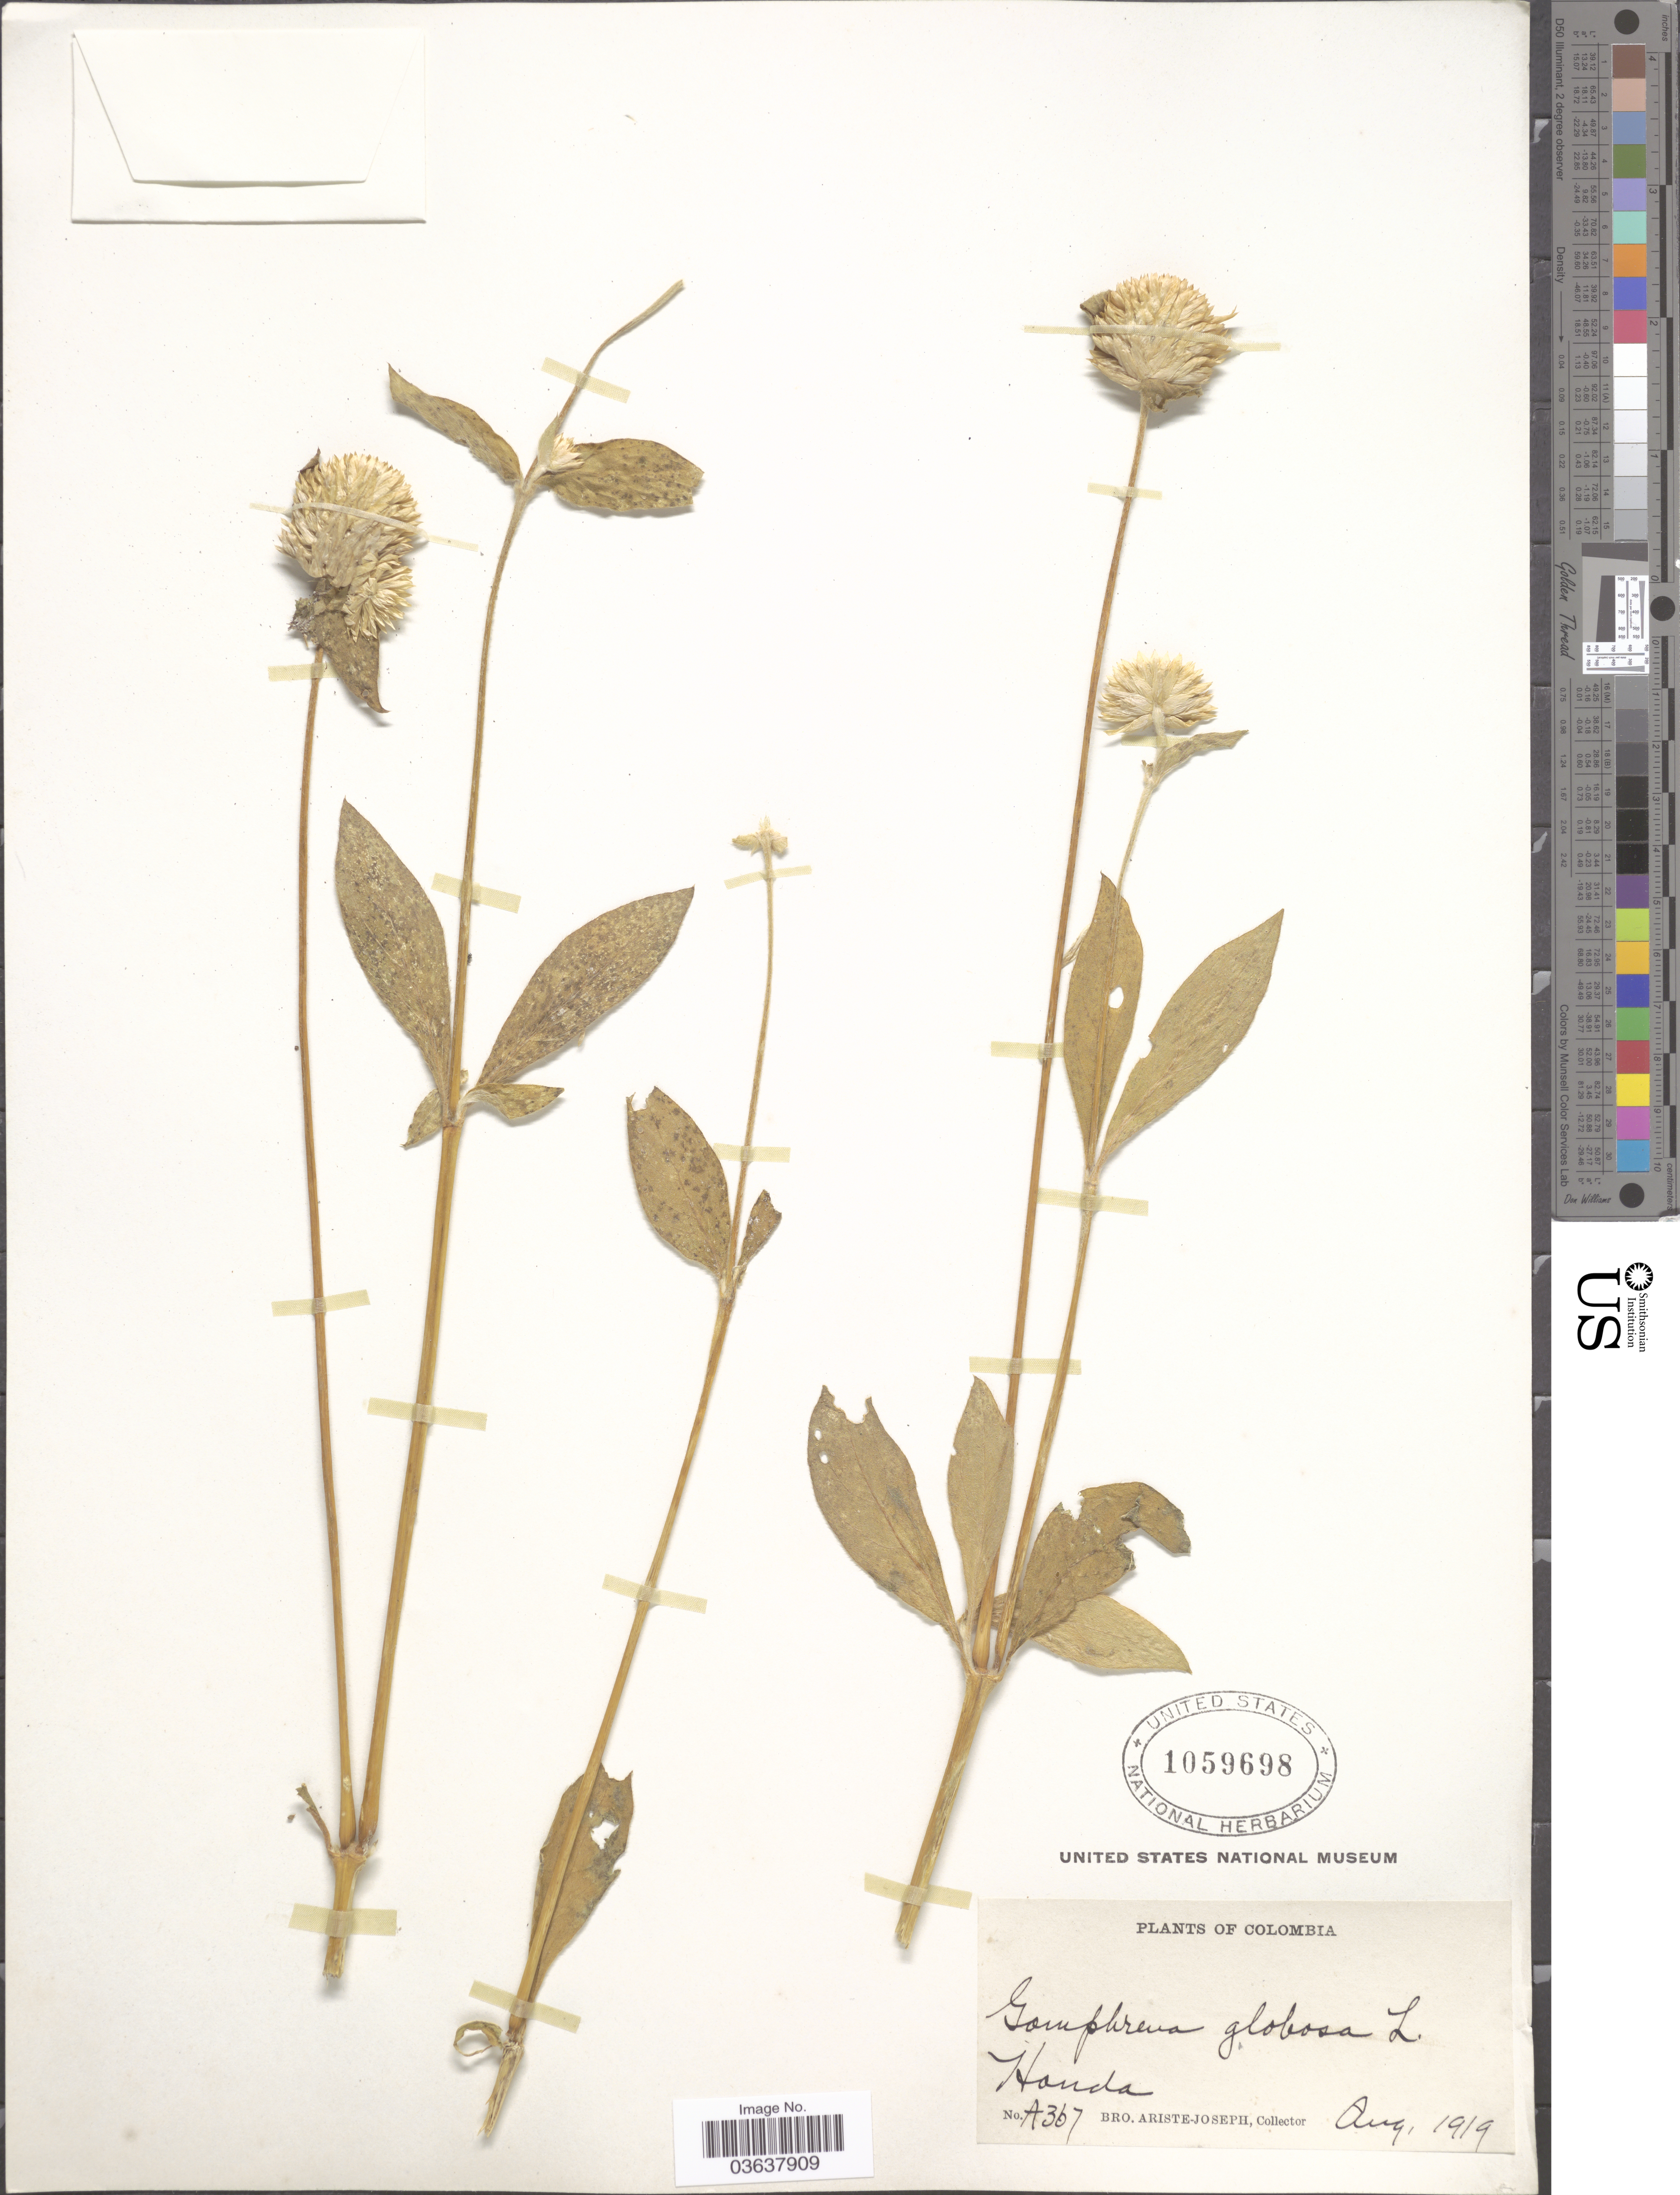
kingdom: Plantae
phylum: Tracheophyta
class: Magnoliopsida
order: Caryophyllales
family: Amaranthaceae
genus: Gomphrena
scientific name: Gomphrena globosa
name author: L.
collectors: Bro. Ariste-Joseph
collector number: A367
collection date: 1919-08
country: Colombia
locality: Honda.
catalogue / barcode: US 1059698